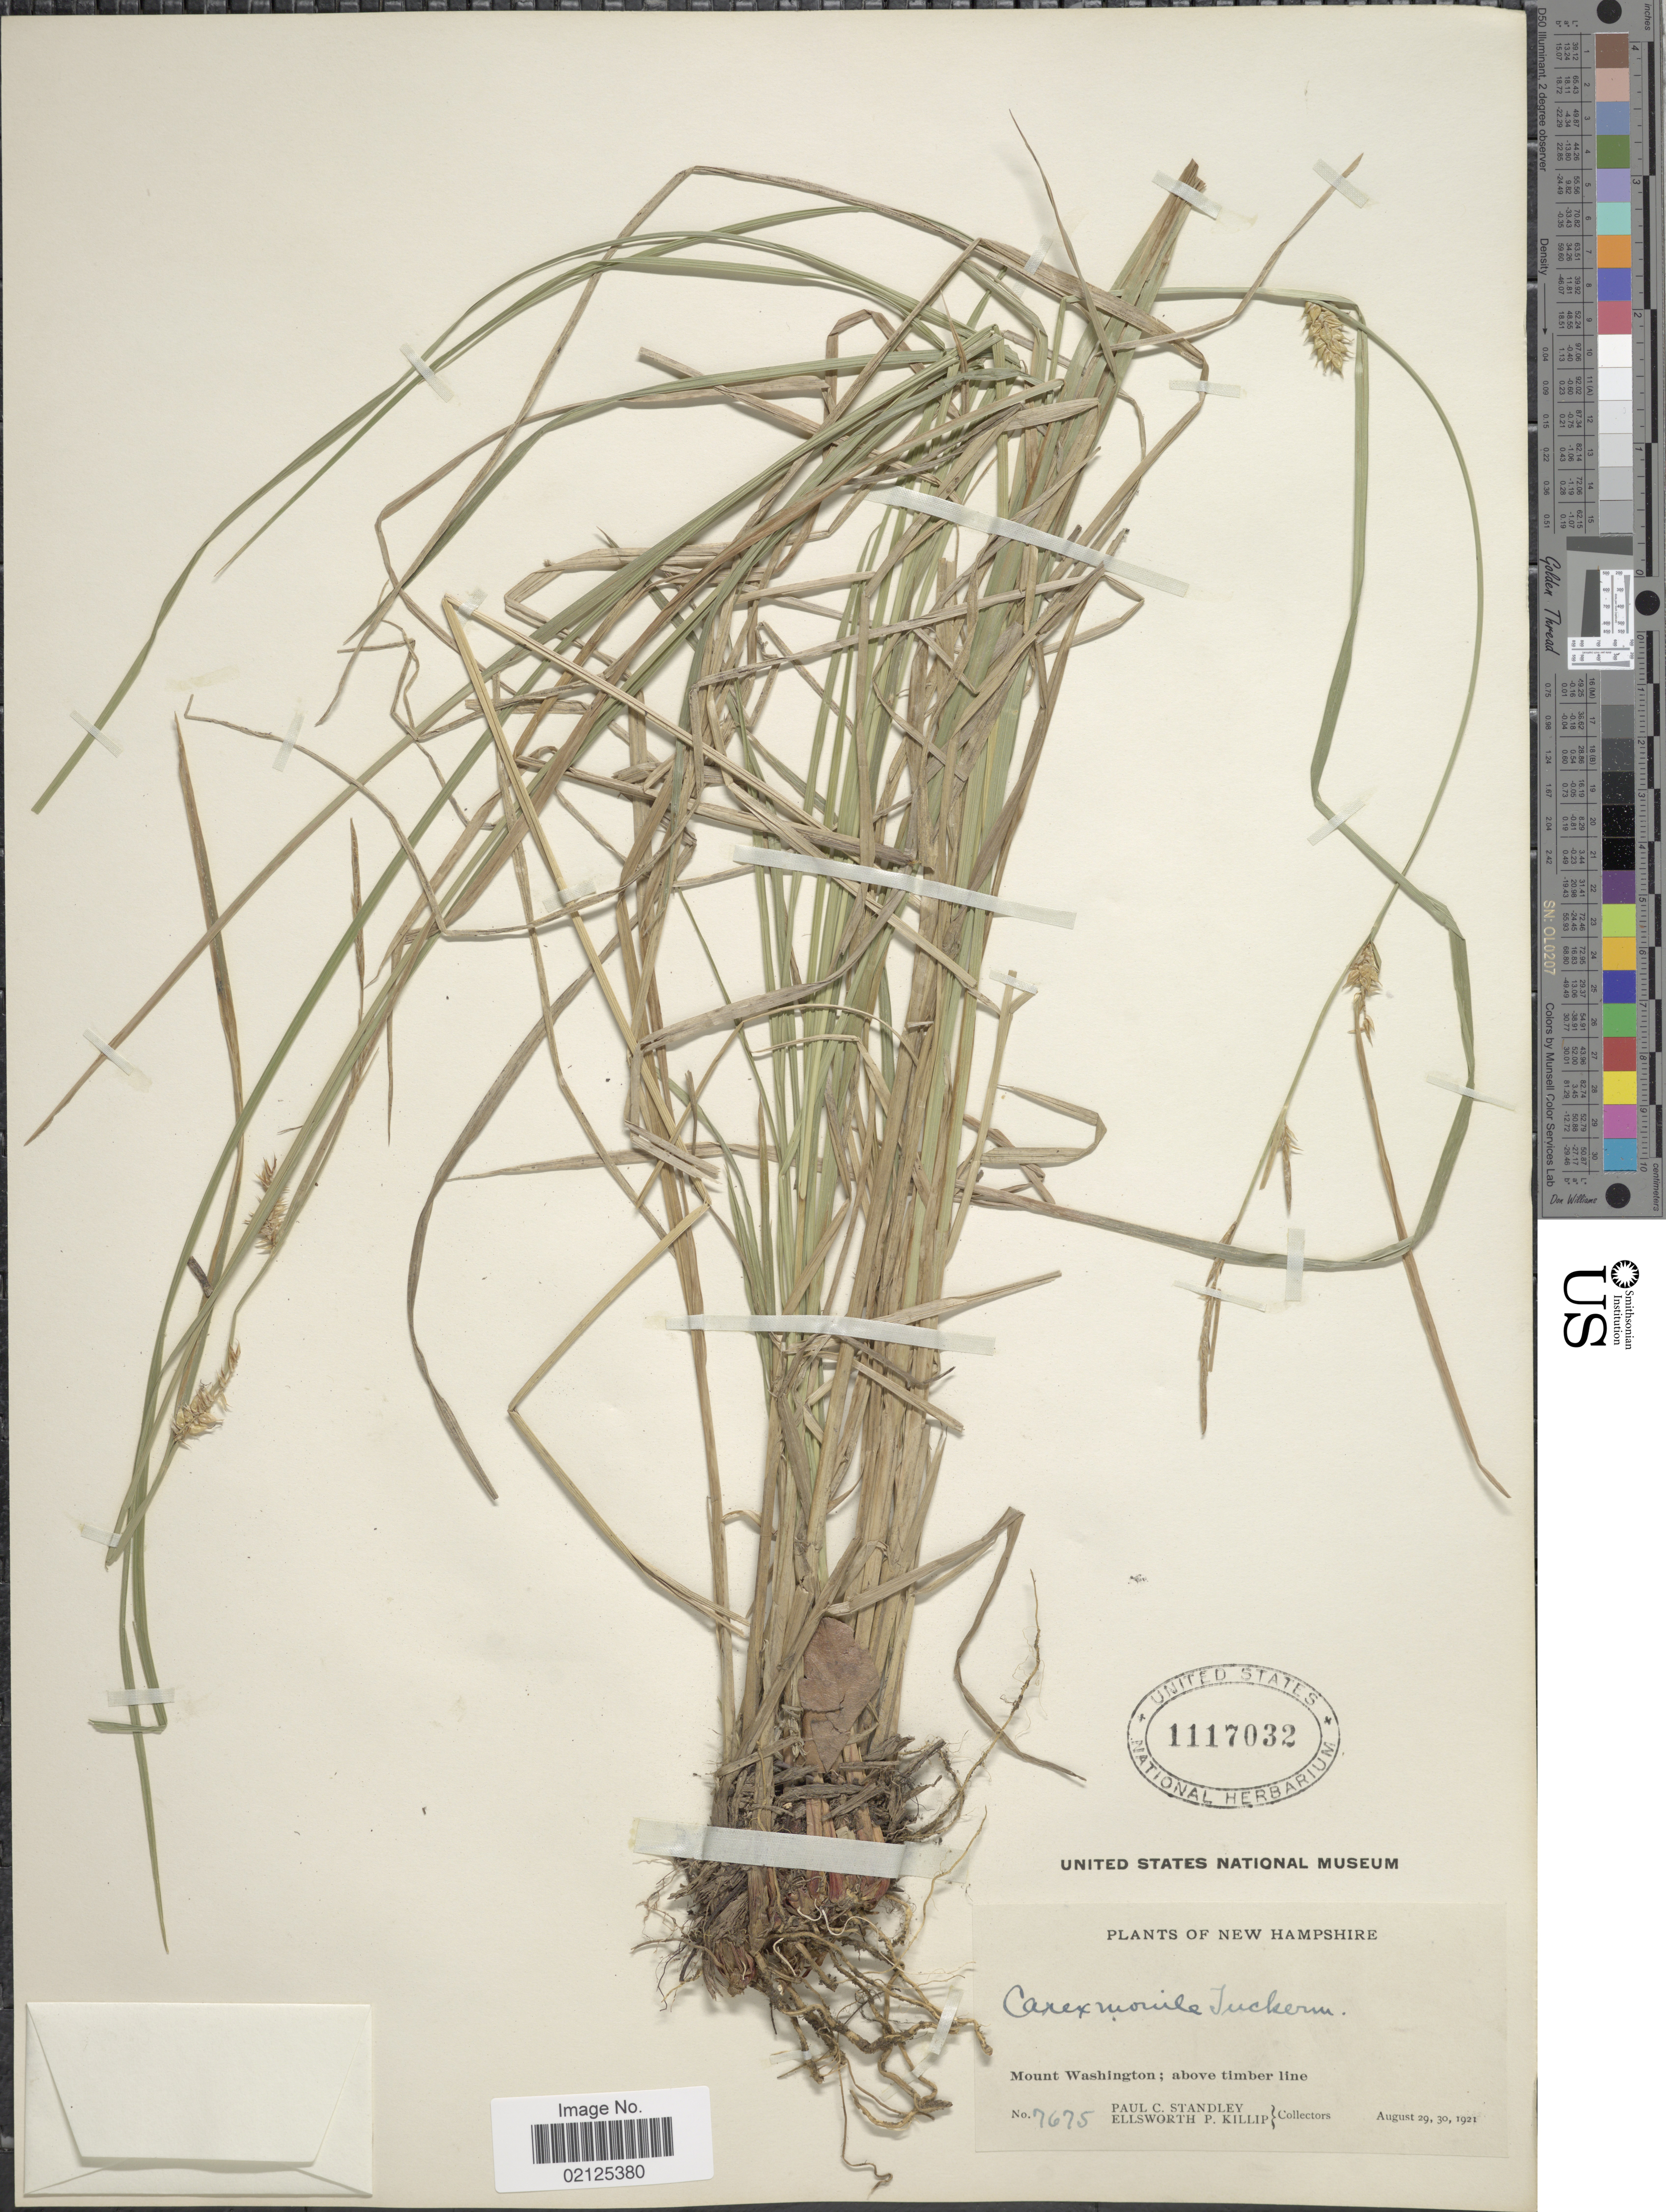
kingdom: Plantae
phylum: Tracheophyta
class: Liliopsida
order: Poales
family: Cyperaceae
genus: Carex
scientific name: Carex vesicaria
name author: L.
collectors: P. C. Standley & E. P. Killip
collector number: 7675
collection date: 1921-08-29/1921-08-30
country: United States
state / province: New Hampshire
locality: Mount Washington; above timber line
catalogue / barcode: US 1117032